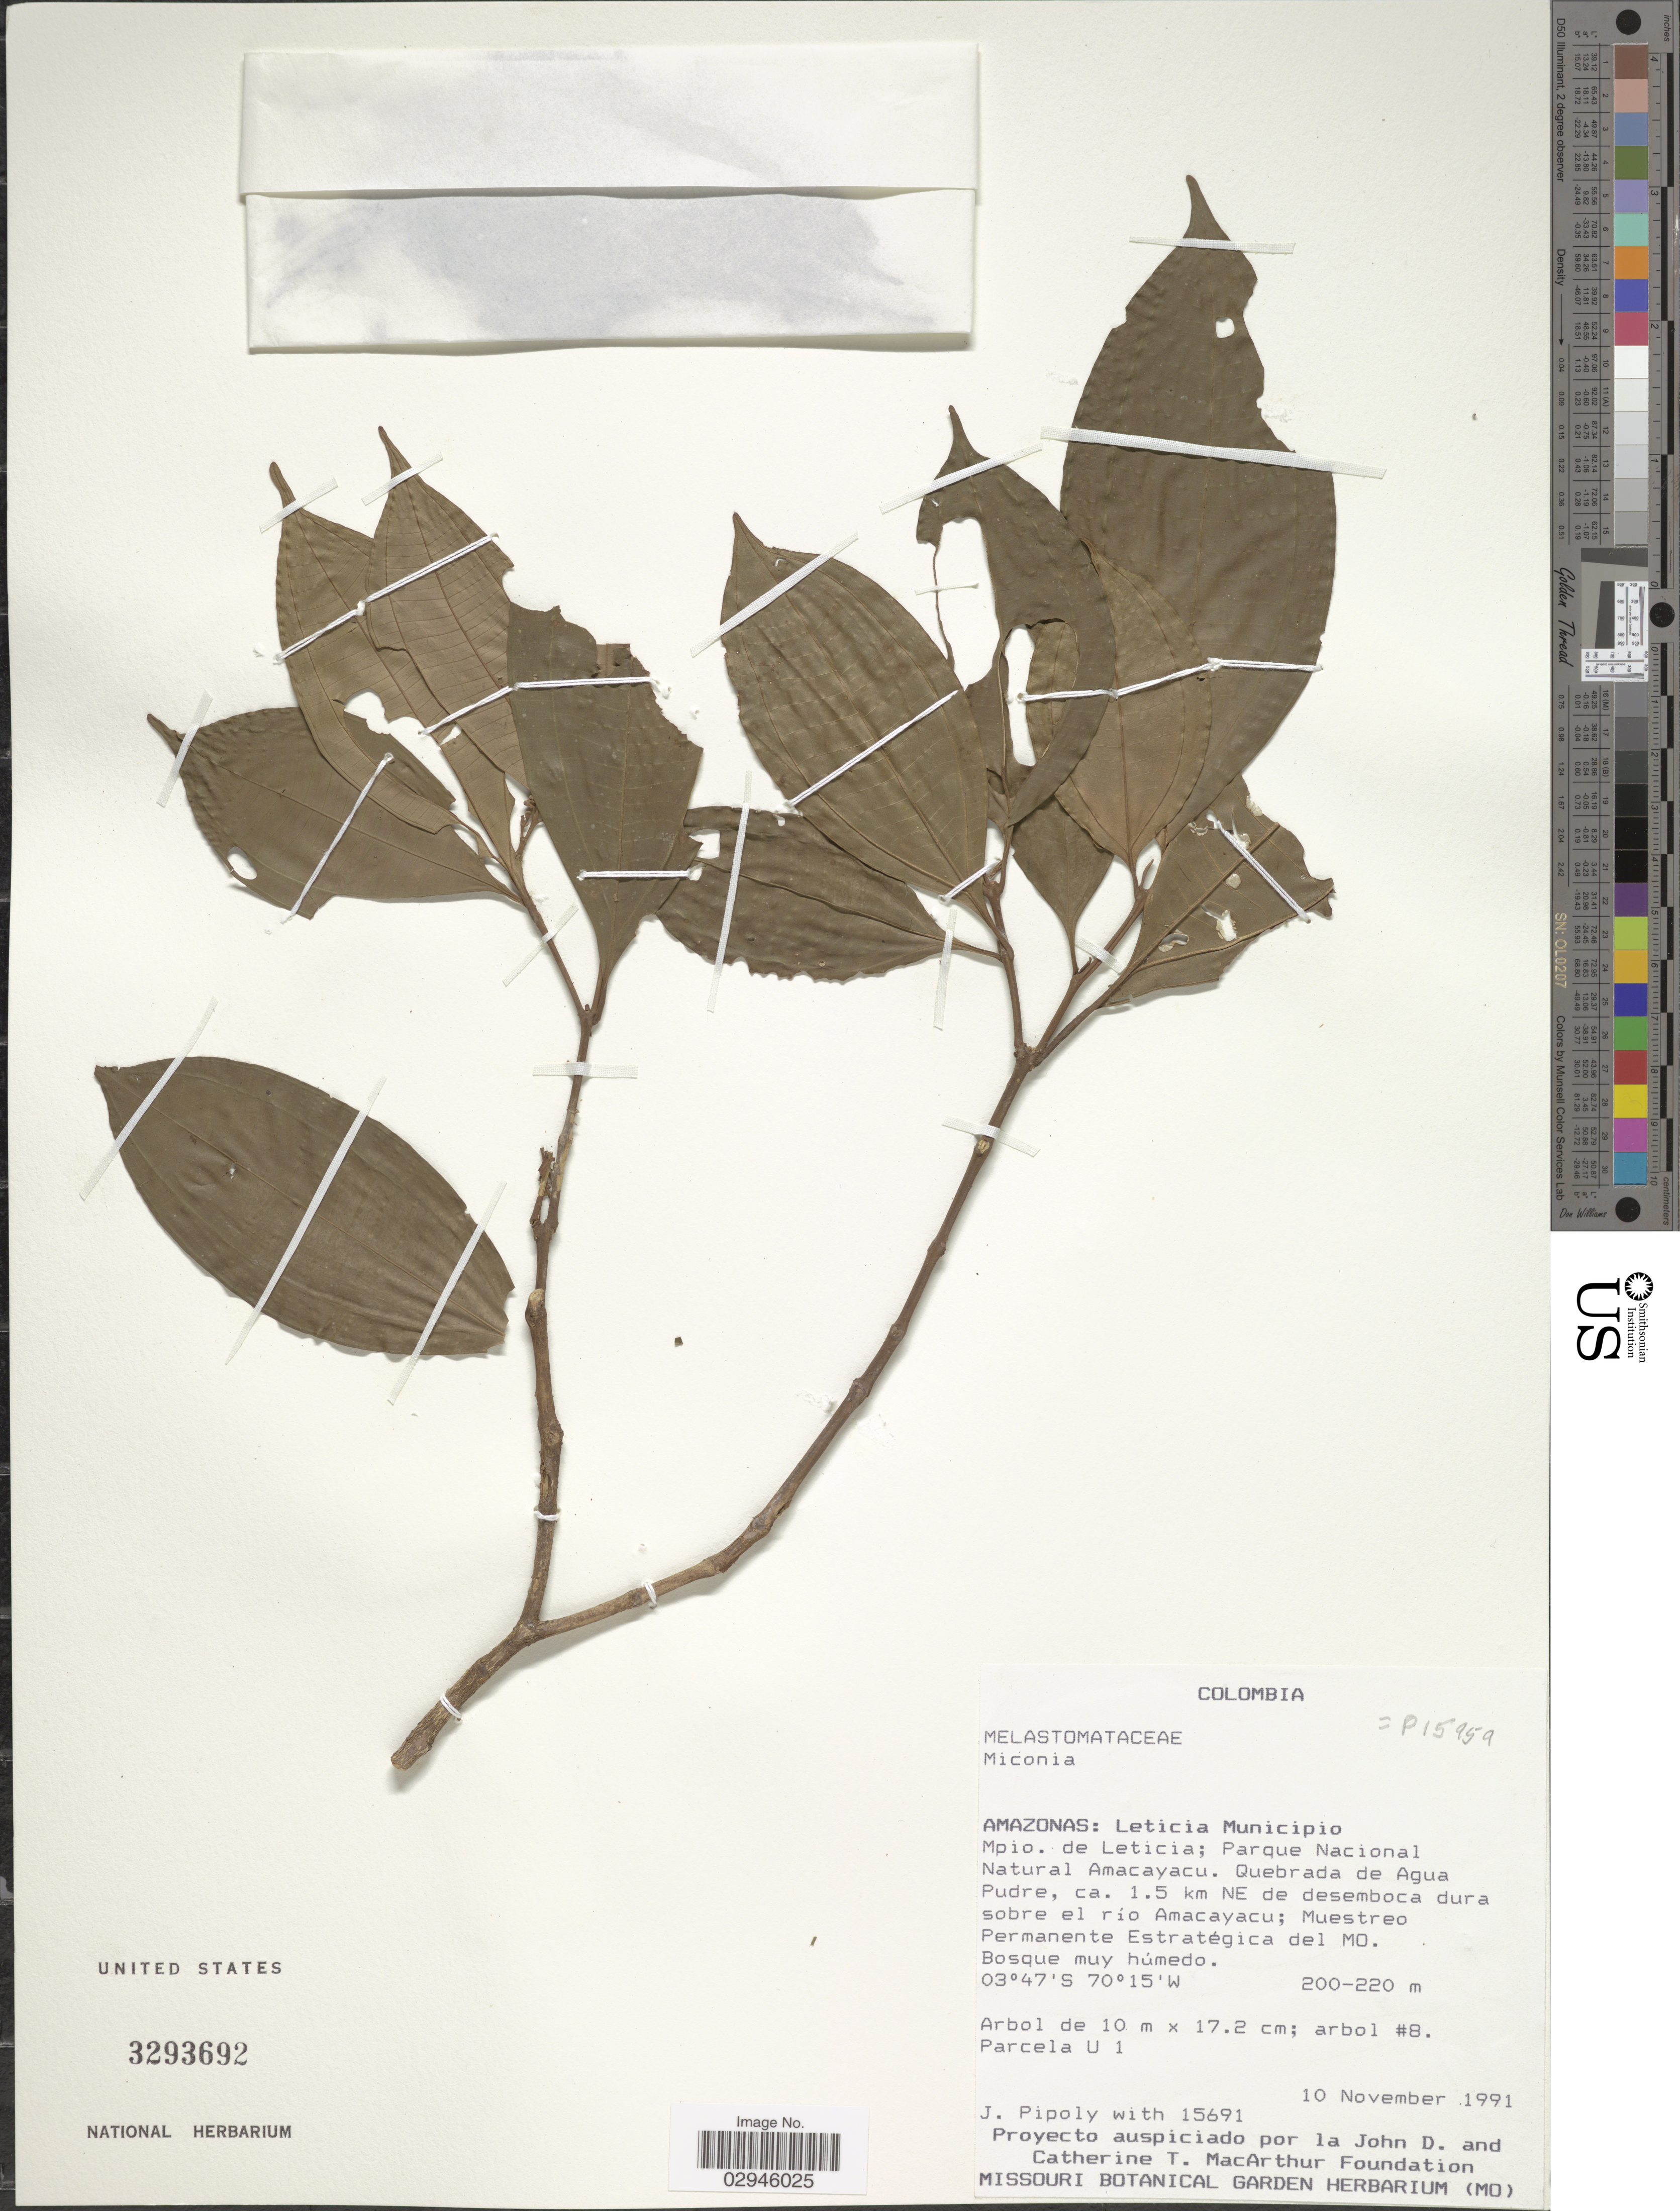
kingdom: Plantae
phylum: Tracheophyta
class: Magnoliopsida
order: Myrtales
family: Melastomataceae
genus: Miconia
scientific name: Miconia sp.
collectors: J. J. Pipoly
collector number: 15691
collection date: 1991-11-10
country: Colombia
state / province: Amazônas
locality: Leticia Municipio. Mpio. de Leticia; Parque Nacional Natural Amacayacu. Quebrada de Agua Pudre, ca. 1.5 km NE de desemboca dura sobre el río Amacayacu; Muestreo Permanente Estratégica del MO.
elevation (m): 200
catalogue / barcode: US 3293692